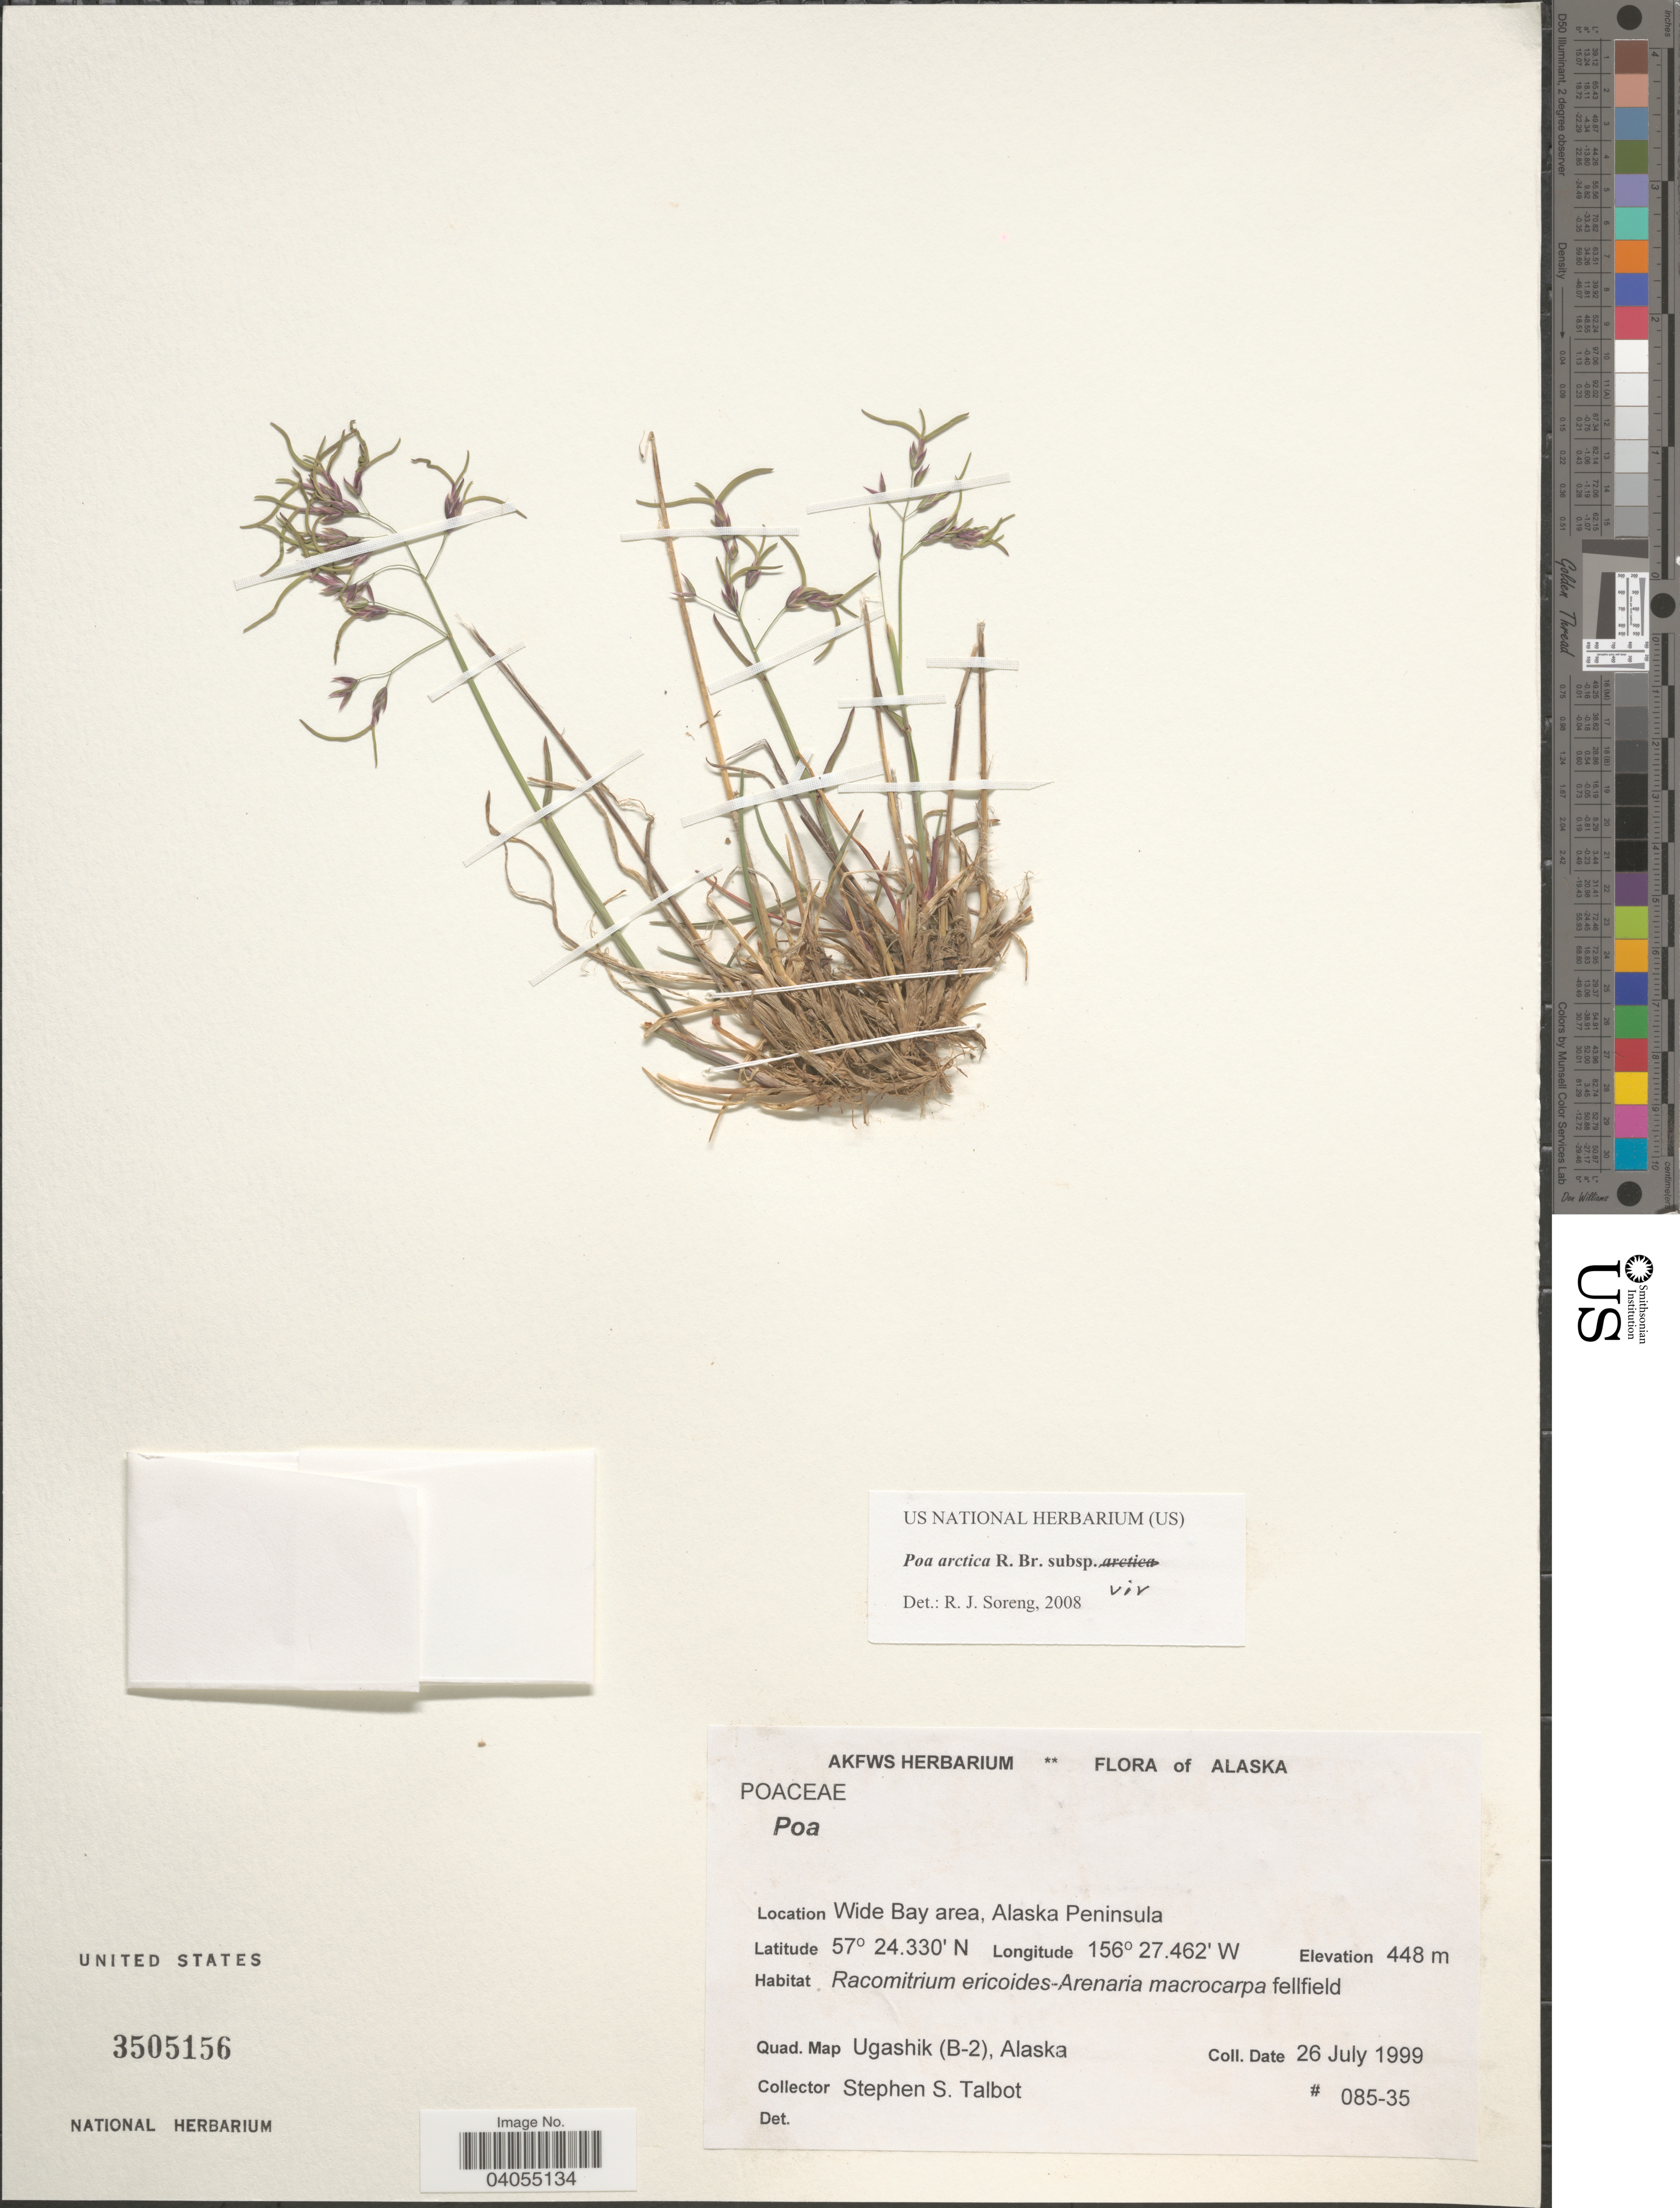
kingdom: Plantae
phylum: Tracheophyta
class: Liliopsida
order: Poales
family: Poaceae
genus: Poa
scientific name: Poa arctica subsp. arctica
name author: R. Br.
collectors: S. S. Talbot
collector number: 085-35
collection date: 1999-07-26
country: United States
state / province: Alaska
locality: Wide Bay area, Alaska Peninsula. Quad. Map Ugashik (B-2).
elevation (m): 448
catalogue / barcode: US 3505156